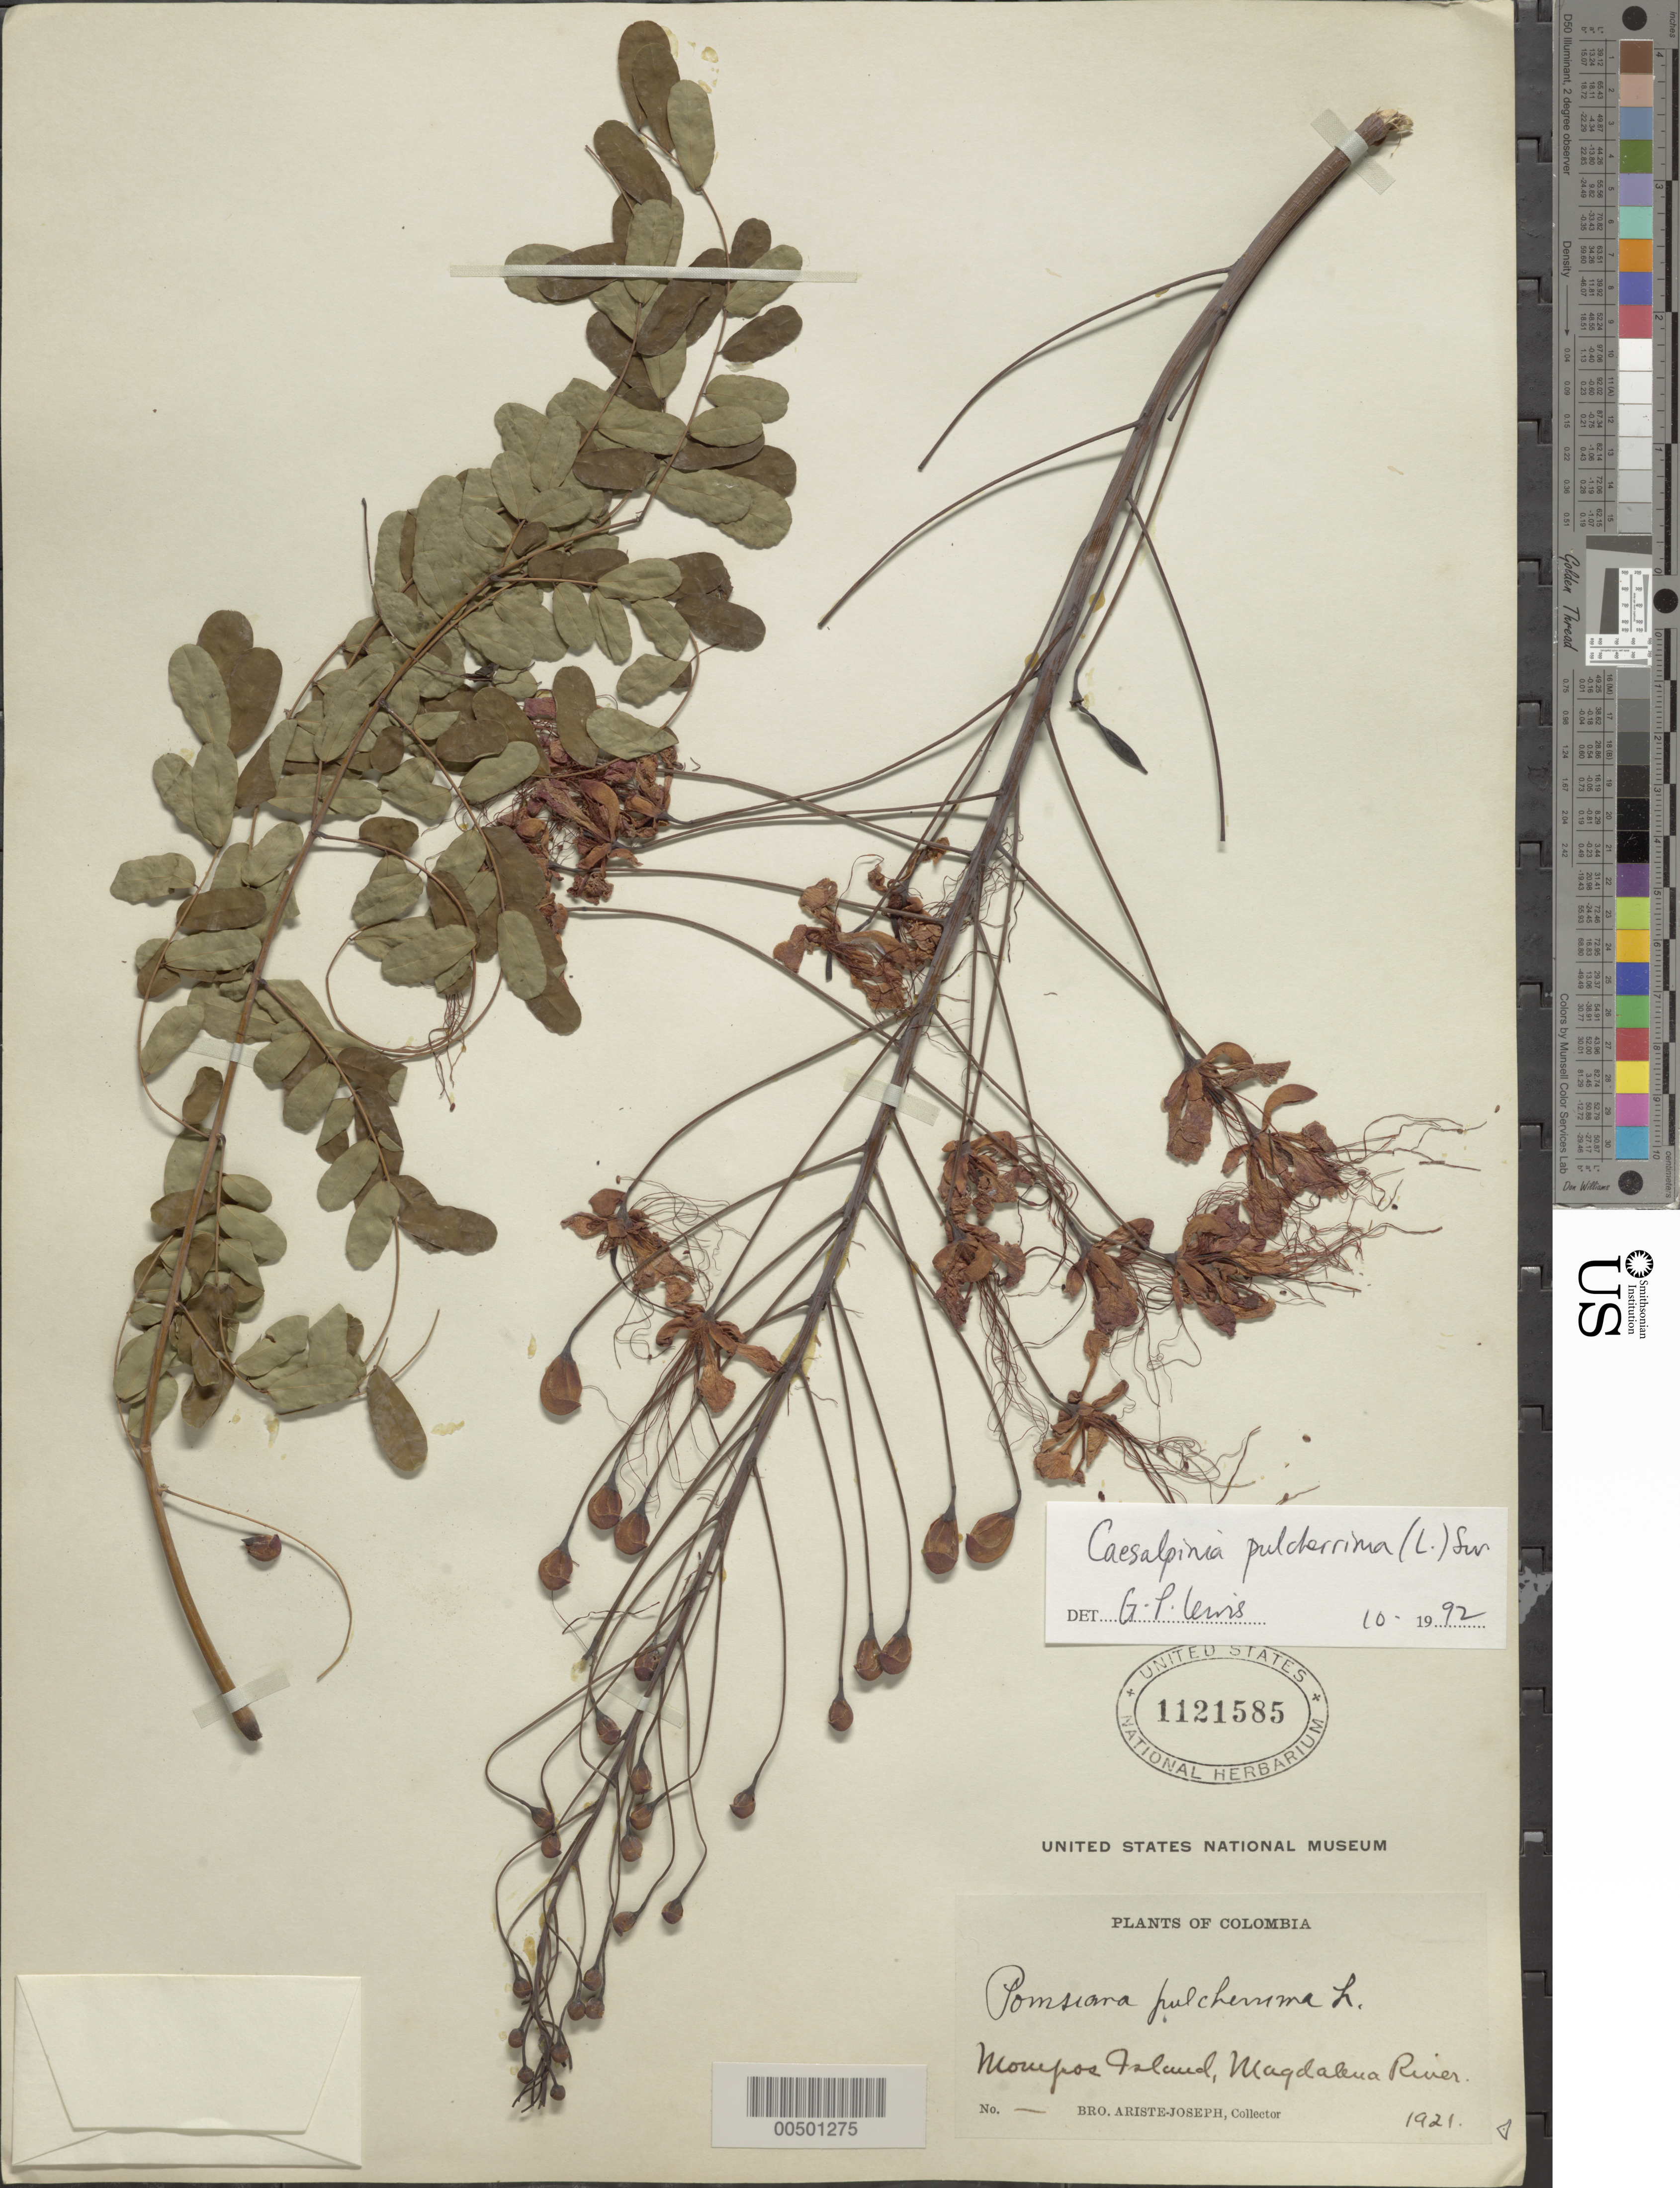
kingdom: Plantae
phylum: Tracheophyta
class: Magnoliopsida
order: Fabales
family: Fabaceae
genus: Caesalpinia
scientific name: Caesalpinia pulcherrima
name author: (L.) Sw.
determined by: Lewis, Gwilym P.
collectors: Bro. Ariste-Joseph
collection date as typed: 1921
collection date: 1921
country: Colombia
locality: Monepos I., Magdalena River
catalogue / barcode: US 1121585